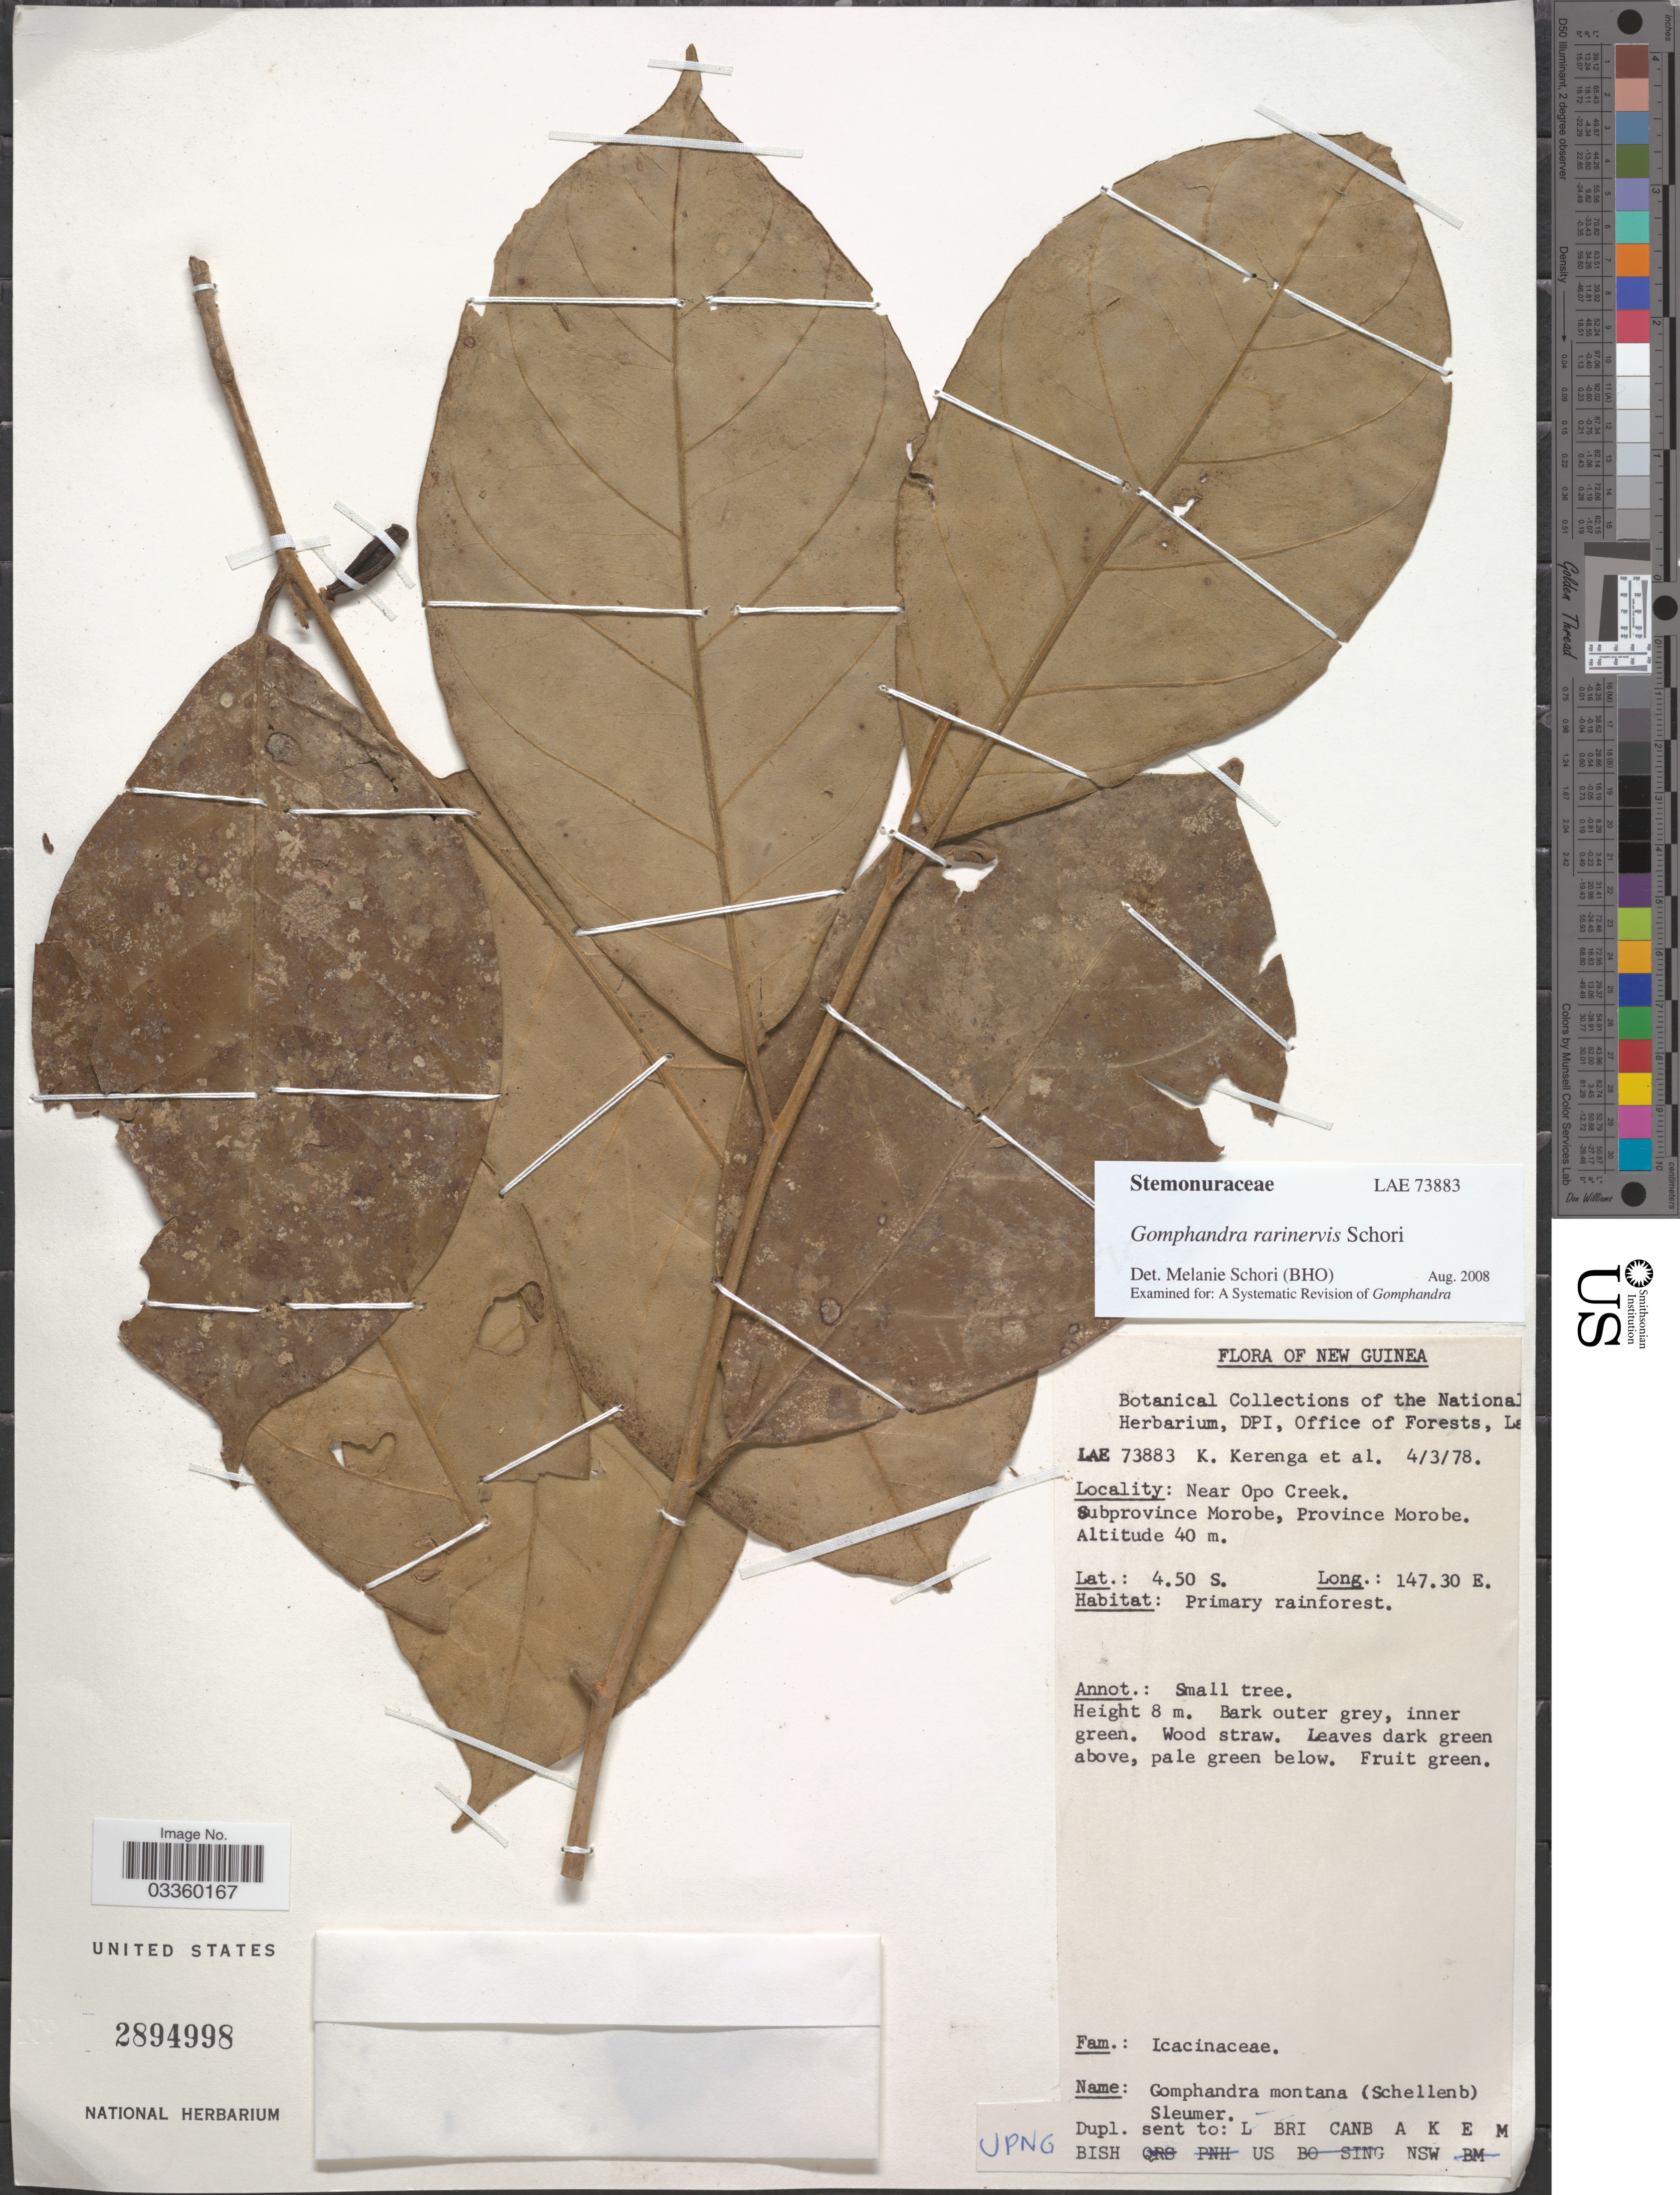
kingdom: Plantae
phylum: Tracheophyta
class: Magnoliopsida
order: Cardiopteridales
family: Stemonuraceae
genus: Gomphandra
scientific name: Gomphandra rarinervis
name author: Schori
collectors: K. Kerenga & et al.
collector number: LAE 73883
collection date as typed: Transcribed d/m/y: 4/3/78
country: Papua New Guinea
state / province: Morobe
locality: New Guinea. Near Opo Creek. Subprovince Morobe, Province Morobe.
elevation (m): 40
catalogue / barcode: US 2894998